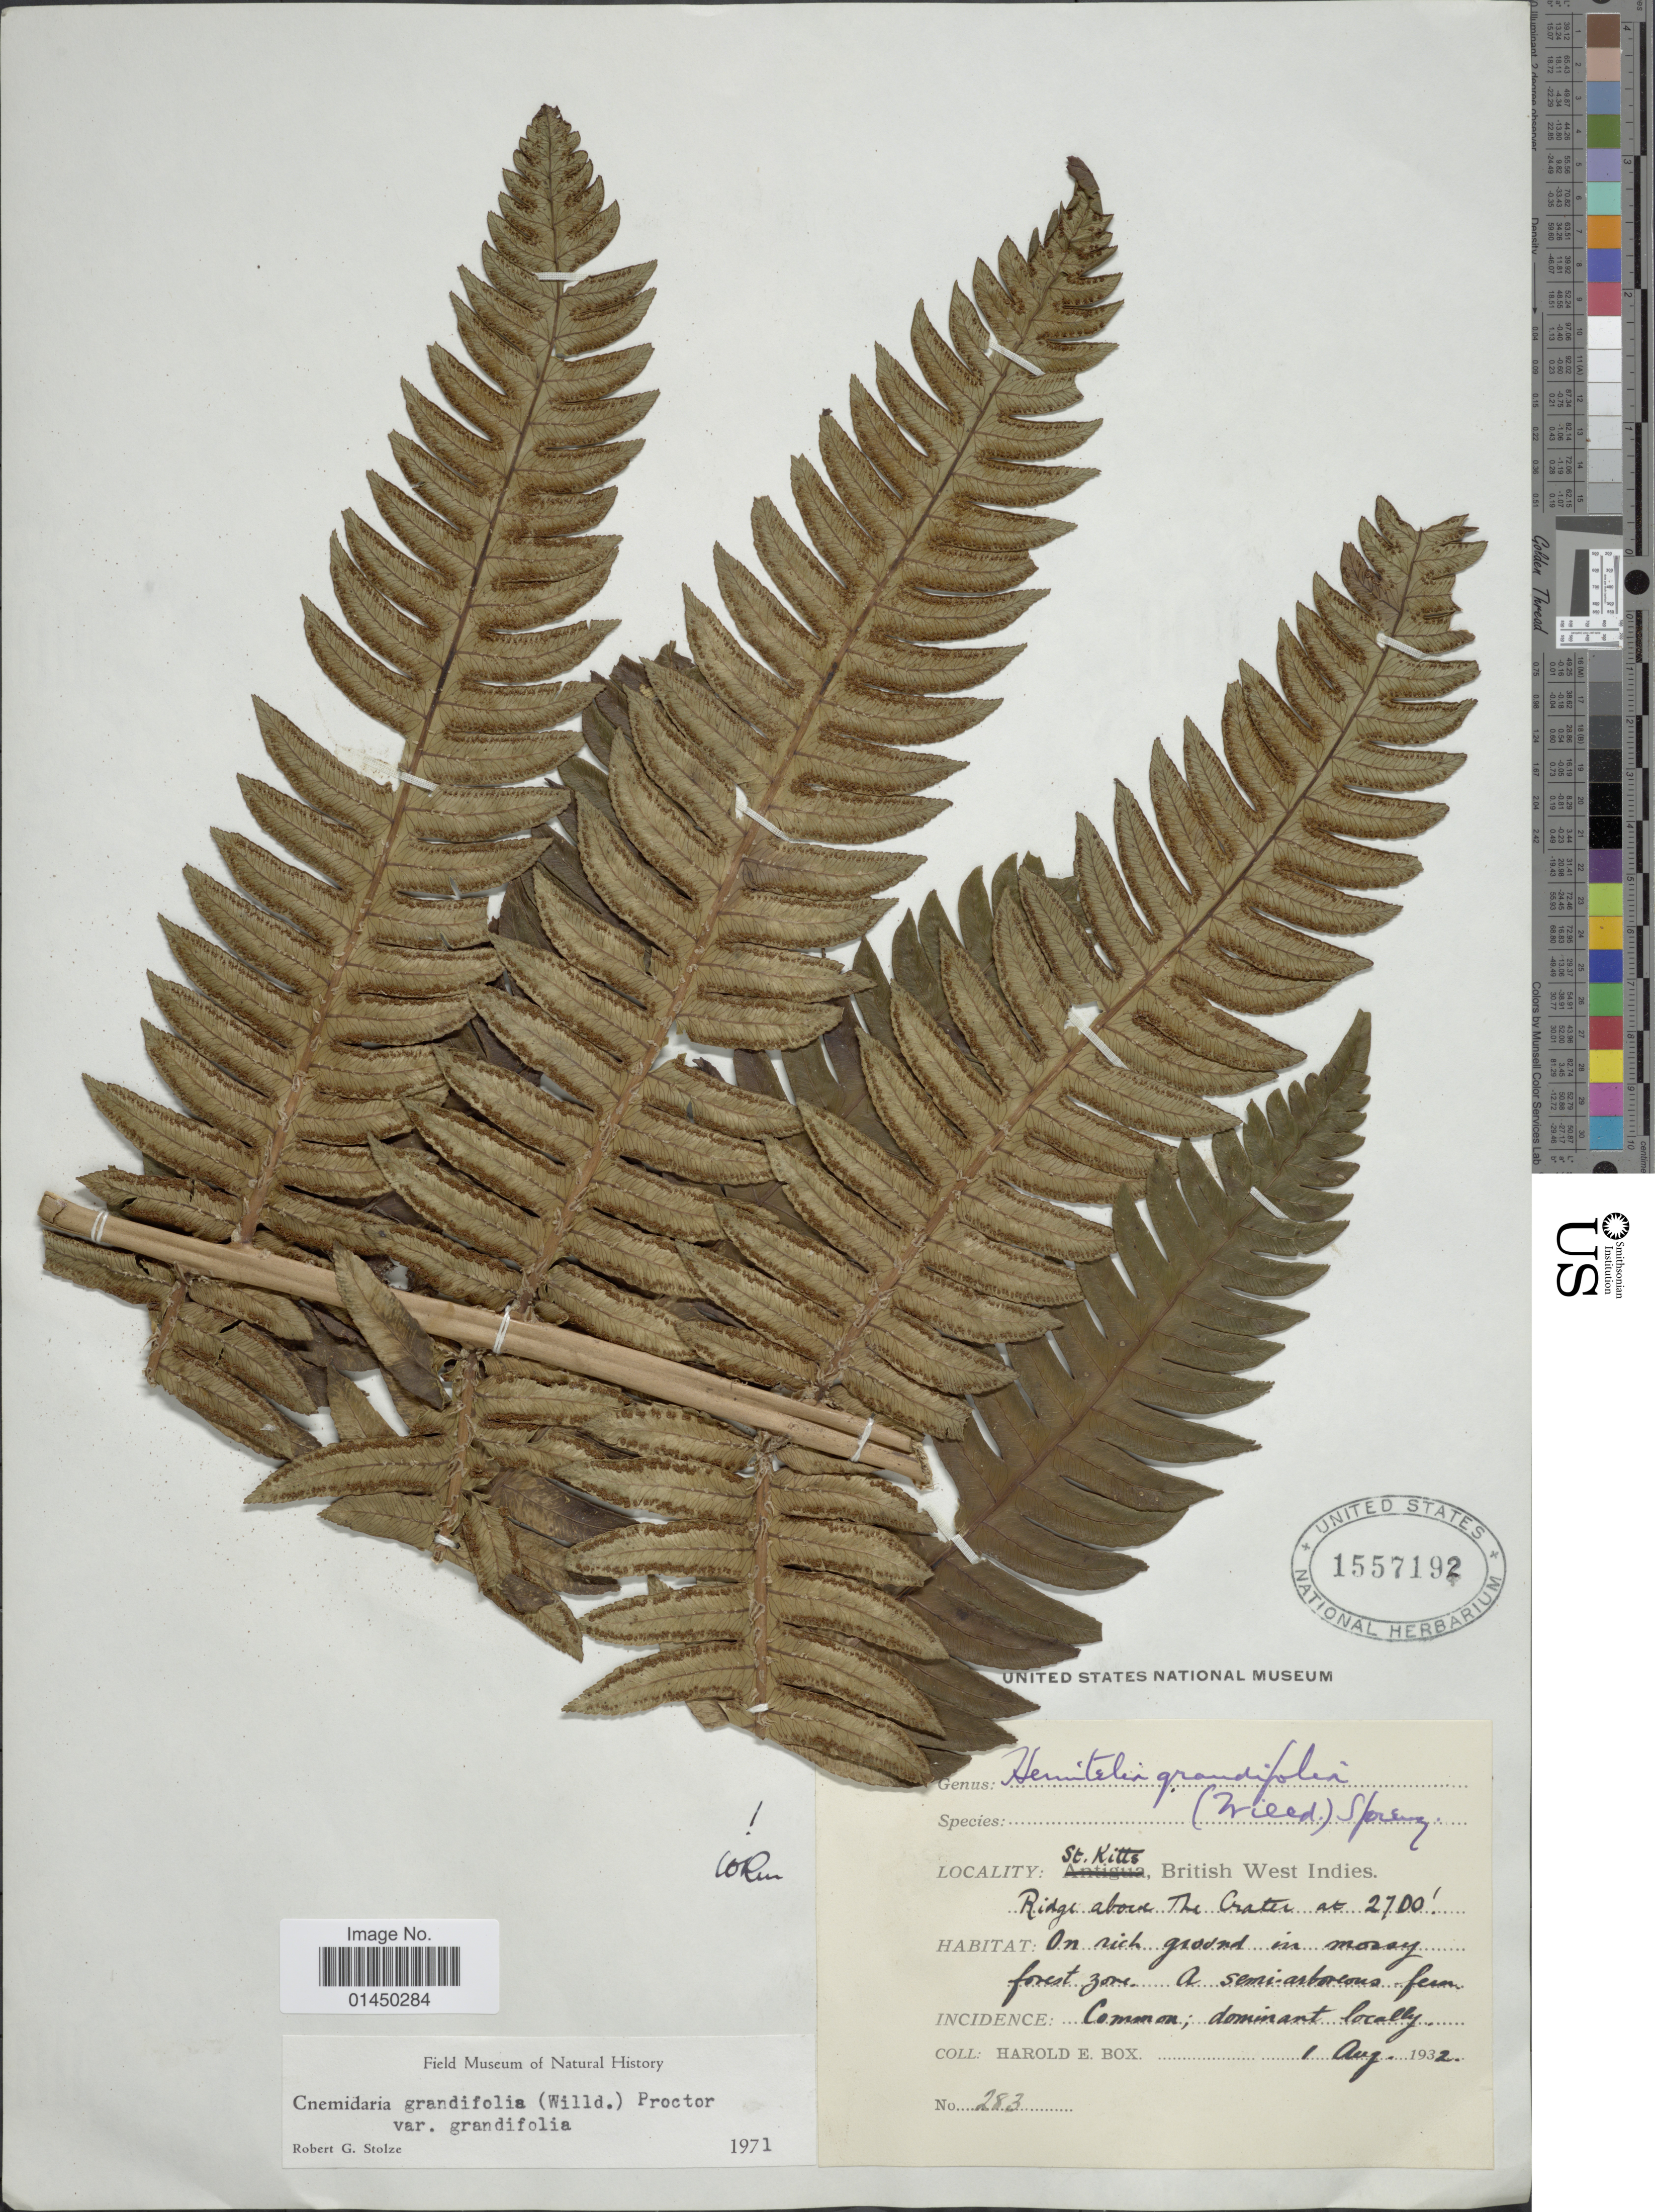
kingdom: Plantae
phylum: Tracheophyta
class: Polypodiopsida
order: Cyatheales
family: Cyatheaceae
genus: Cyathea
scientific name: Cyathea grandifolia var. grandifolia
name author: Willd.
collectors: H. E. Box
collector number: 283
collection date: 1932-08-01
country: St. Christopher-Nevis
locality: St. Kitts, ridge above The Crater.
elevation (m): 823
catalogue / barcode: US 1557192